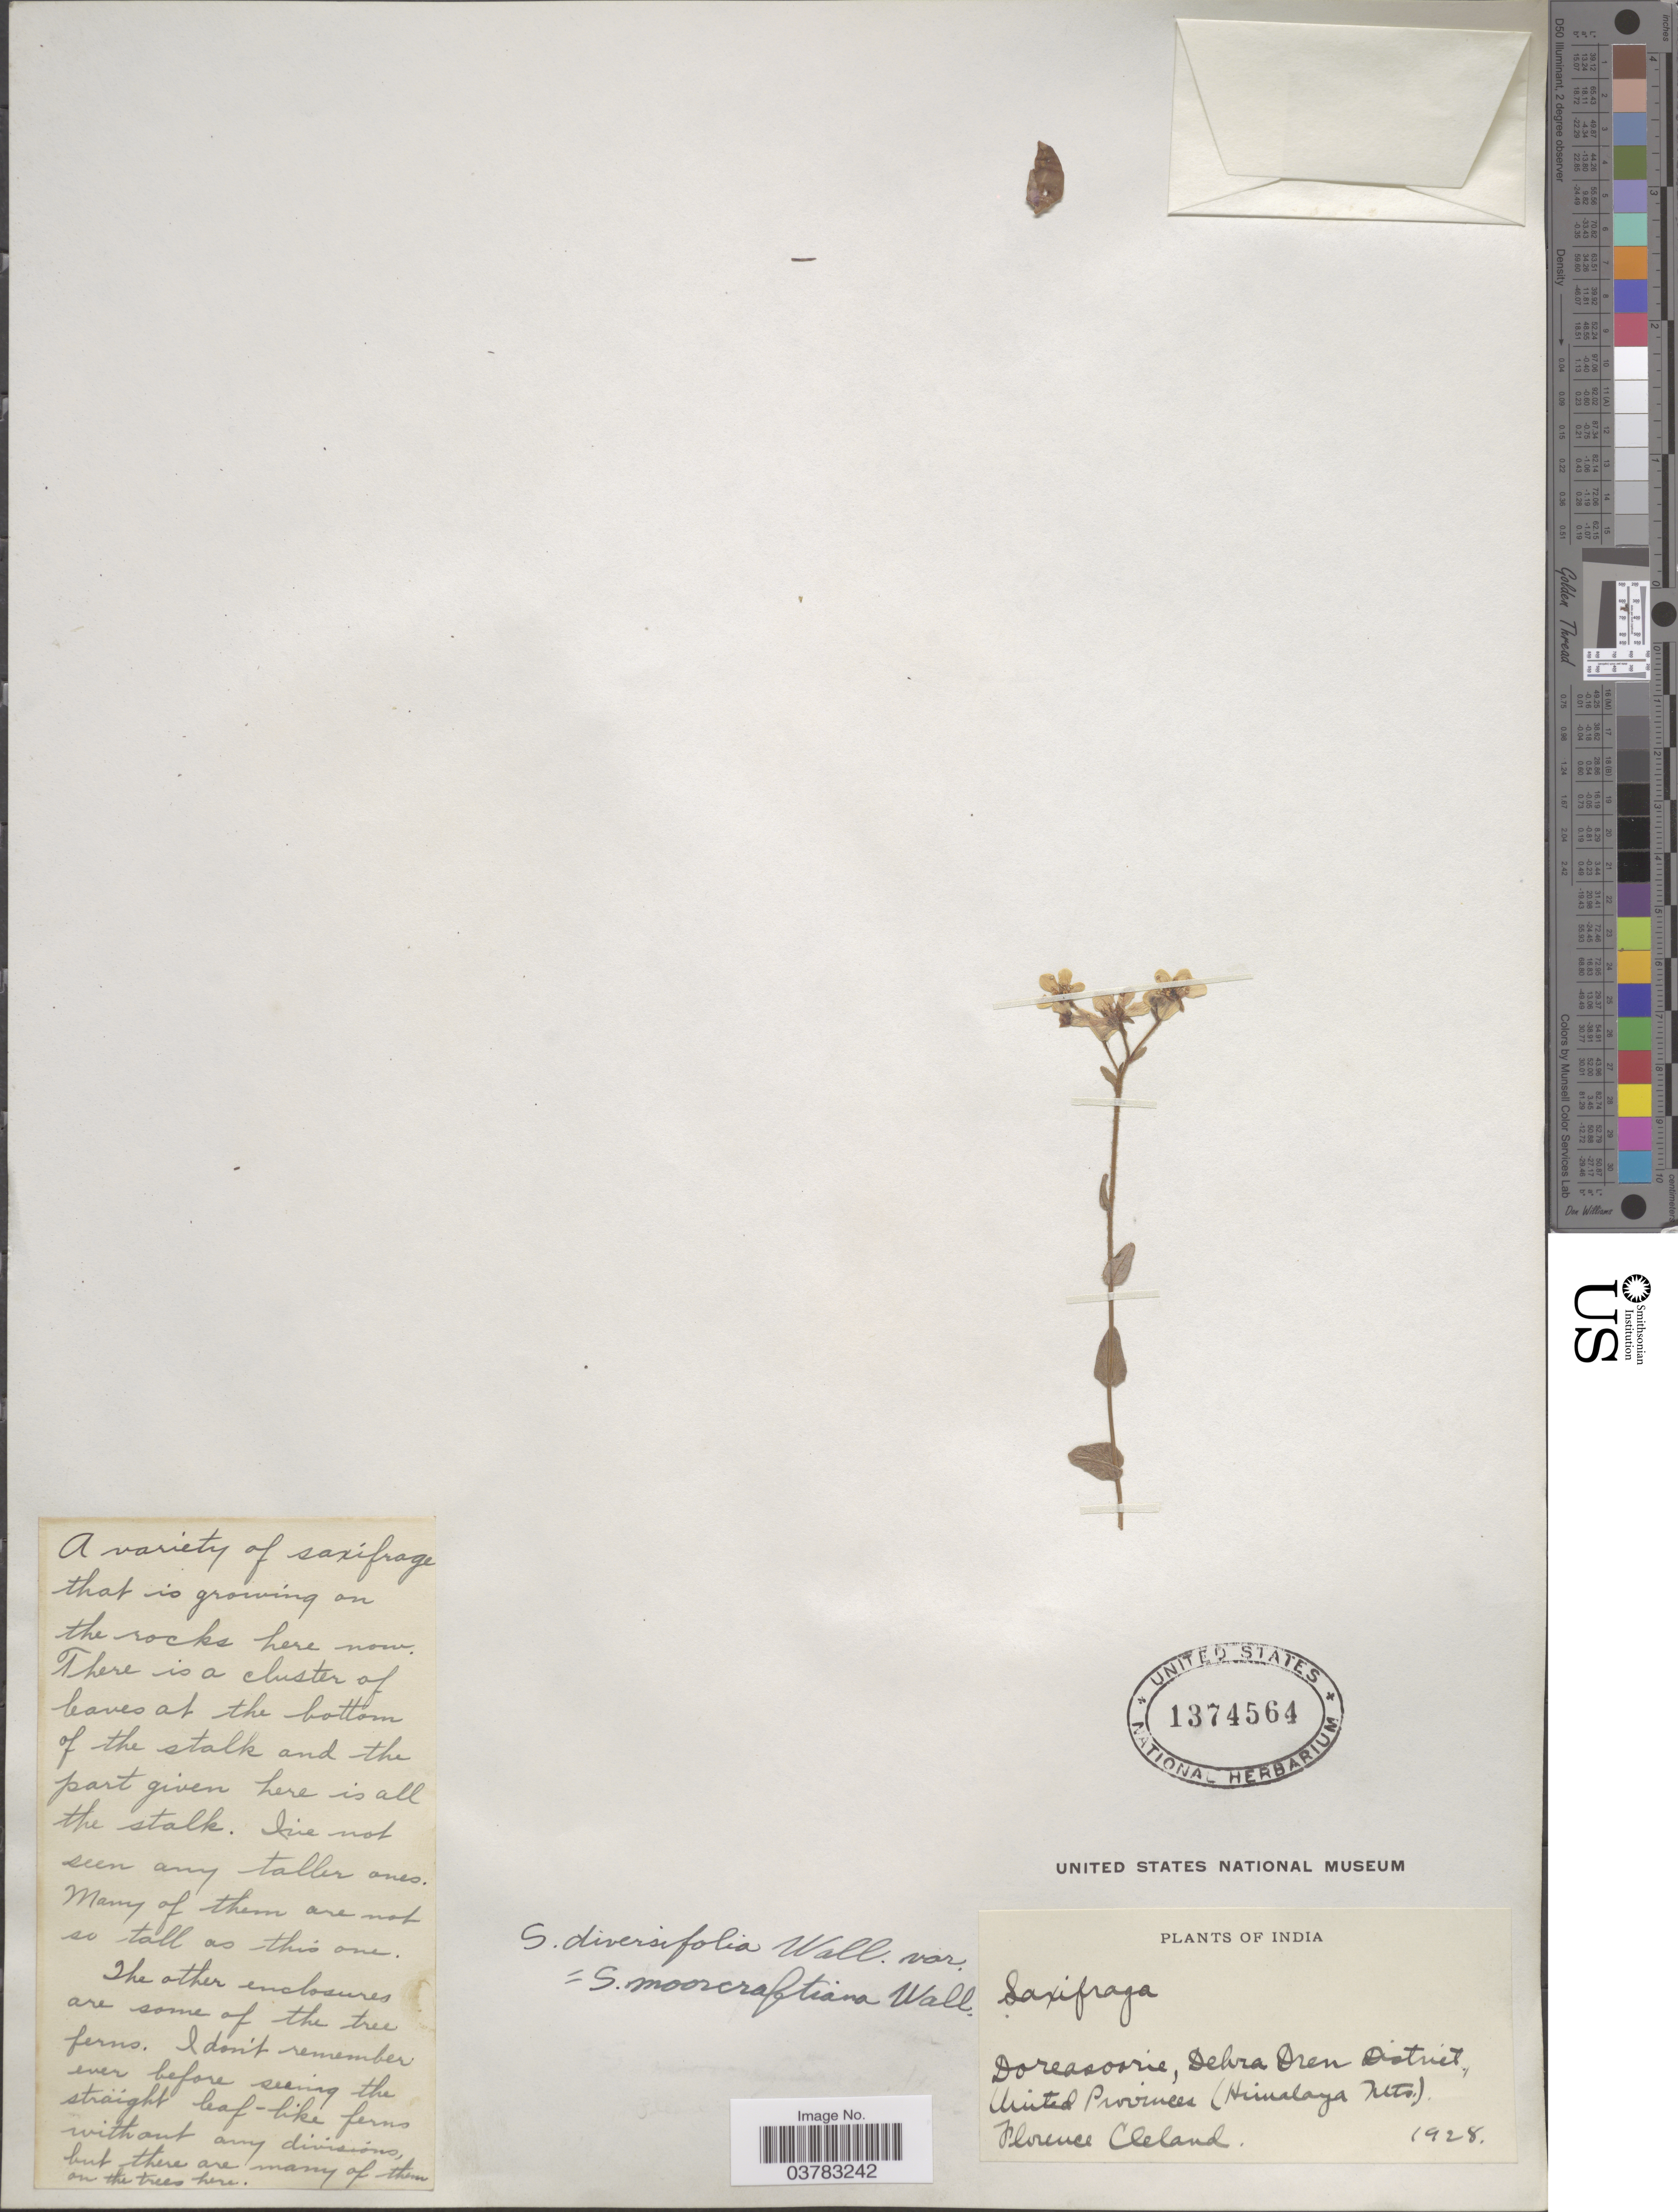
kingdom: Plantae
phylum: Tracheophyta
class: Magnoliopsida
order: Saxifragales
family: Saxifragaceae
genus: Saxifraga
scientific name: Saxifraga diversifolia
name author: Wall.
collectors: F. Cleland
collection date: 1928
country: India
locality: Doreasoorie, Dehra Dun District. United Provinces (Himalaya Mts.).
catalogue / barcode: US 1374564